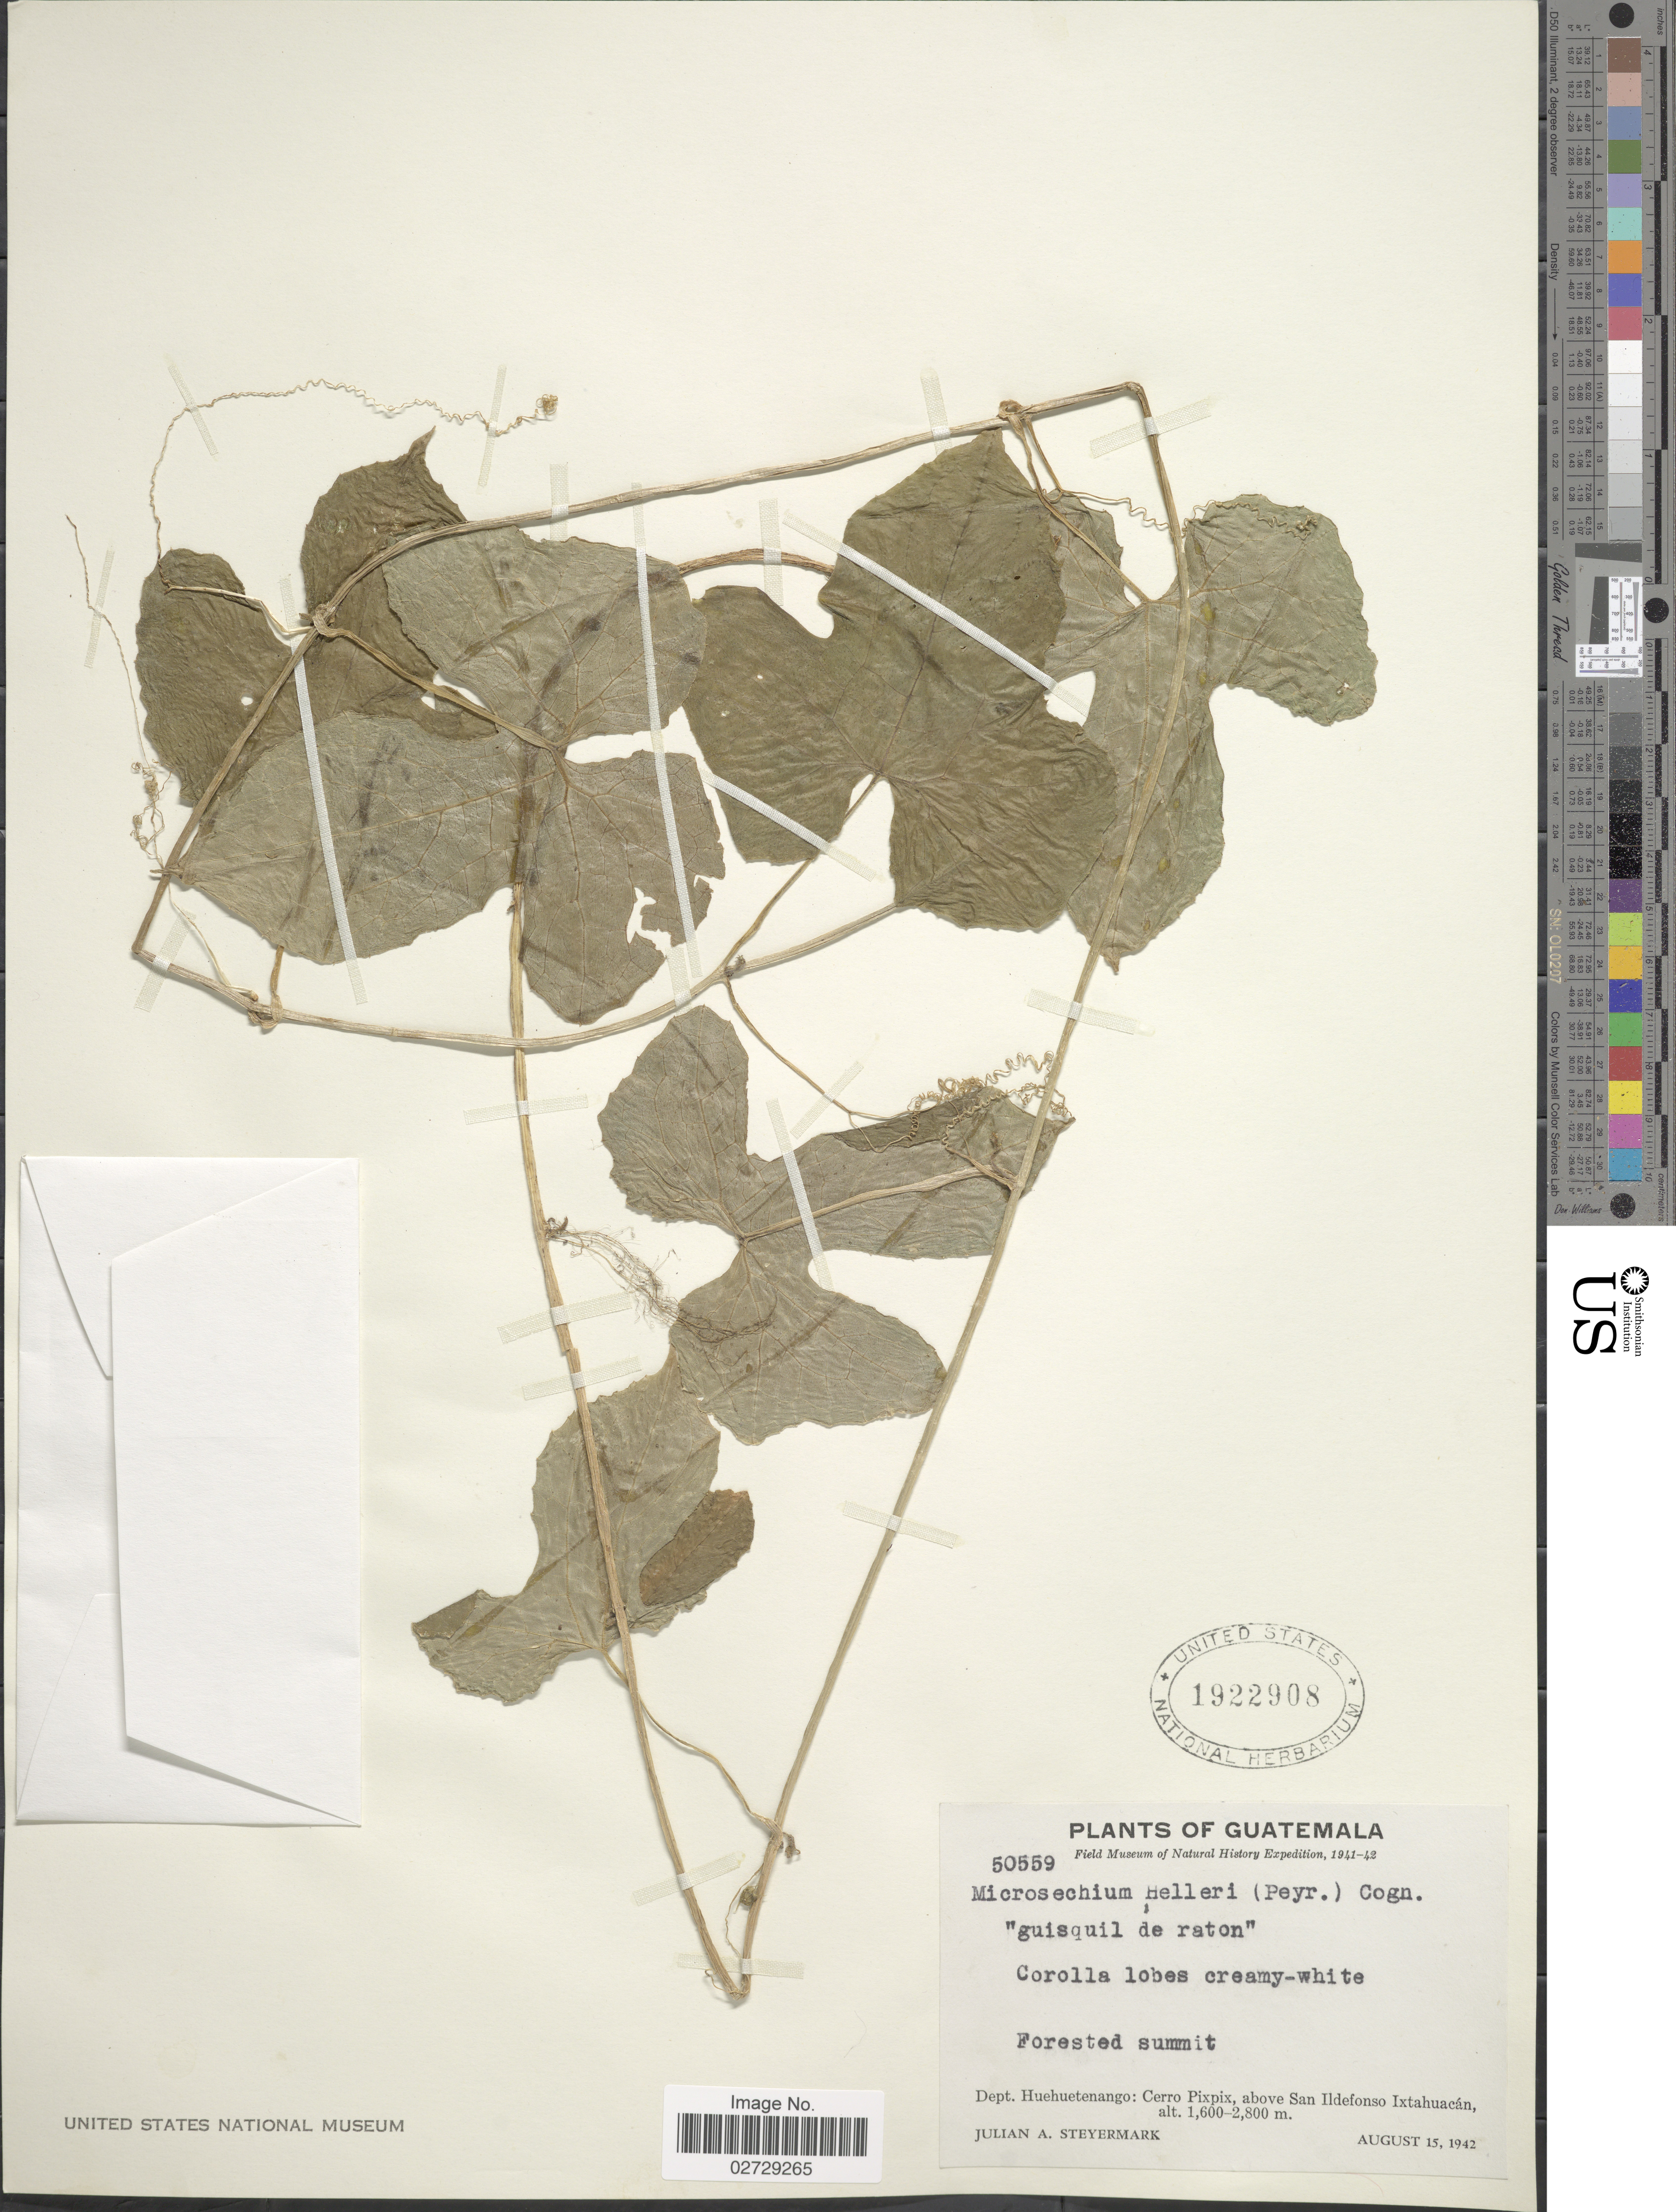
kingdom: Plantae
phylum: Tracheophyta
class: Magnoliopsida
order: Cucurbitales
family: Cucurbitaceae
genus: Microsechium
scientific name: Microsechium helleri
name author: (Peyr.) Cogn.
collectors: J. Steyermark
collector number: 50559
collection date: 1942-08-15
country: Guatemala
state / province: Huehuetenango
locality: Dept. Huehuetenango: Cerro Pixpix, above San Ildefonso Ixtahuacan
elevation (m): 1600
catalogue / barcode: US 1922908